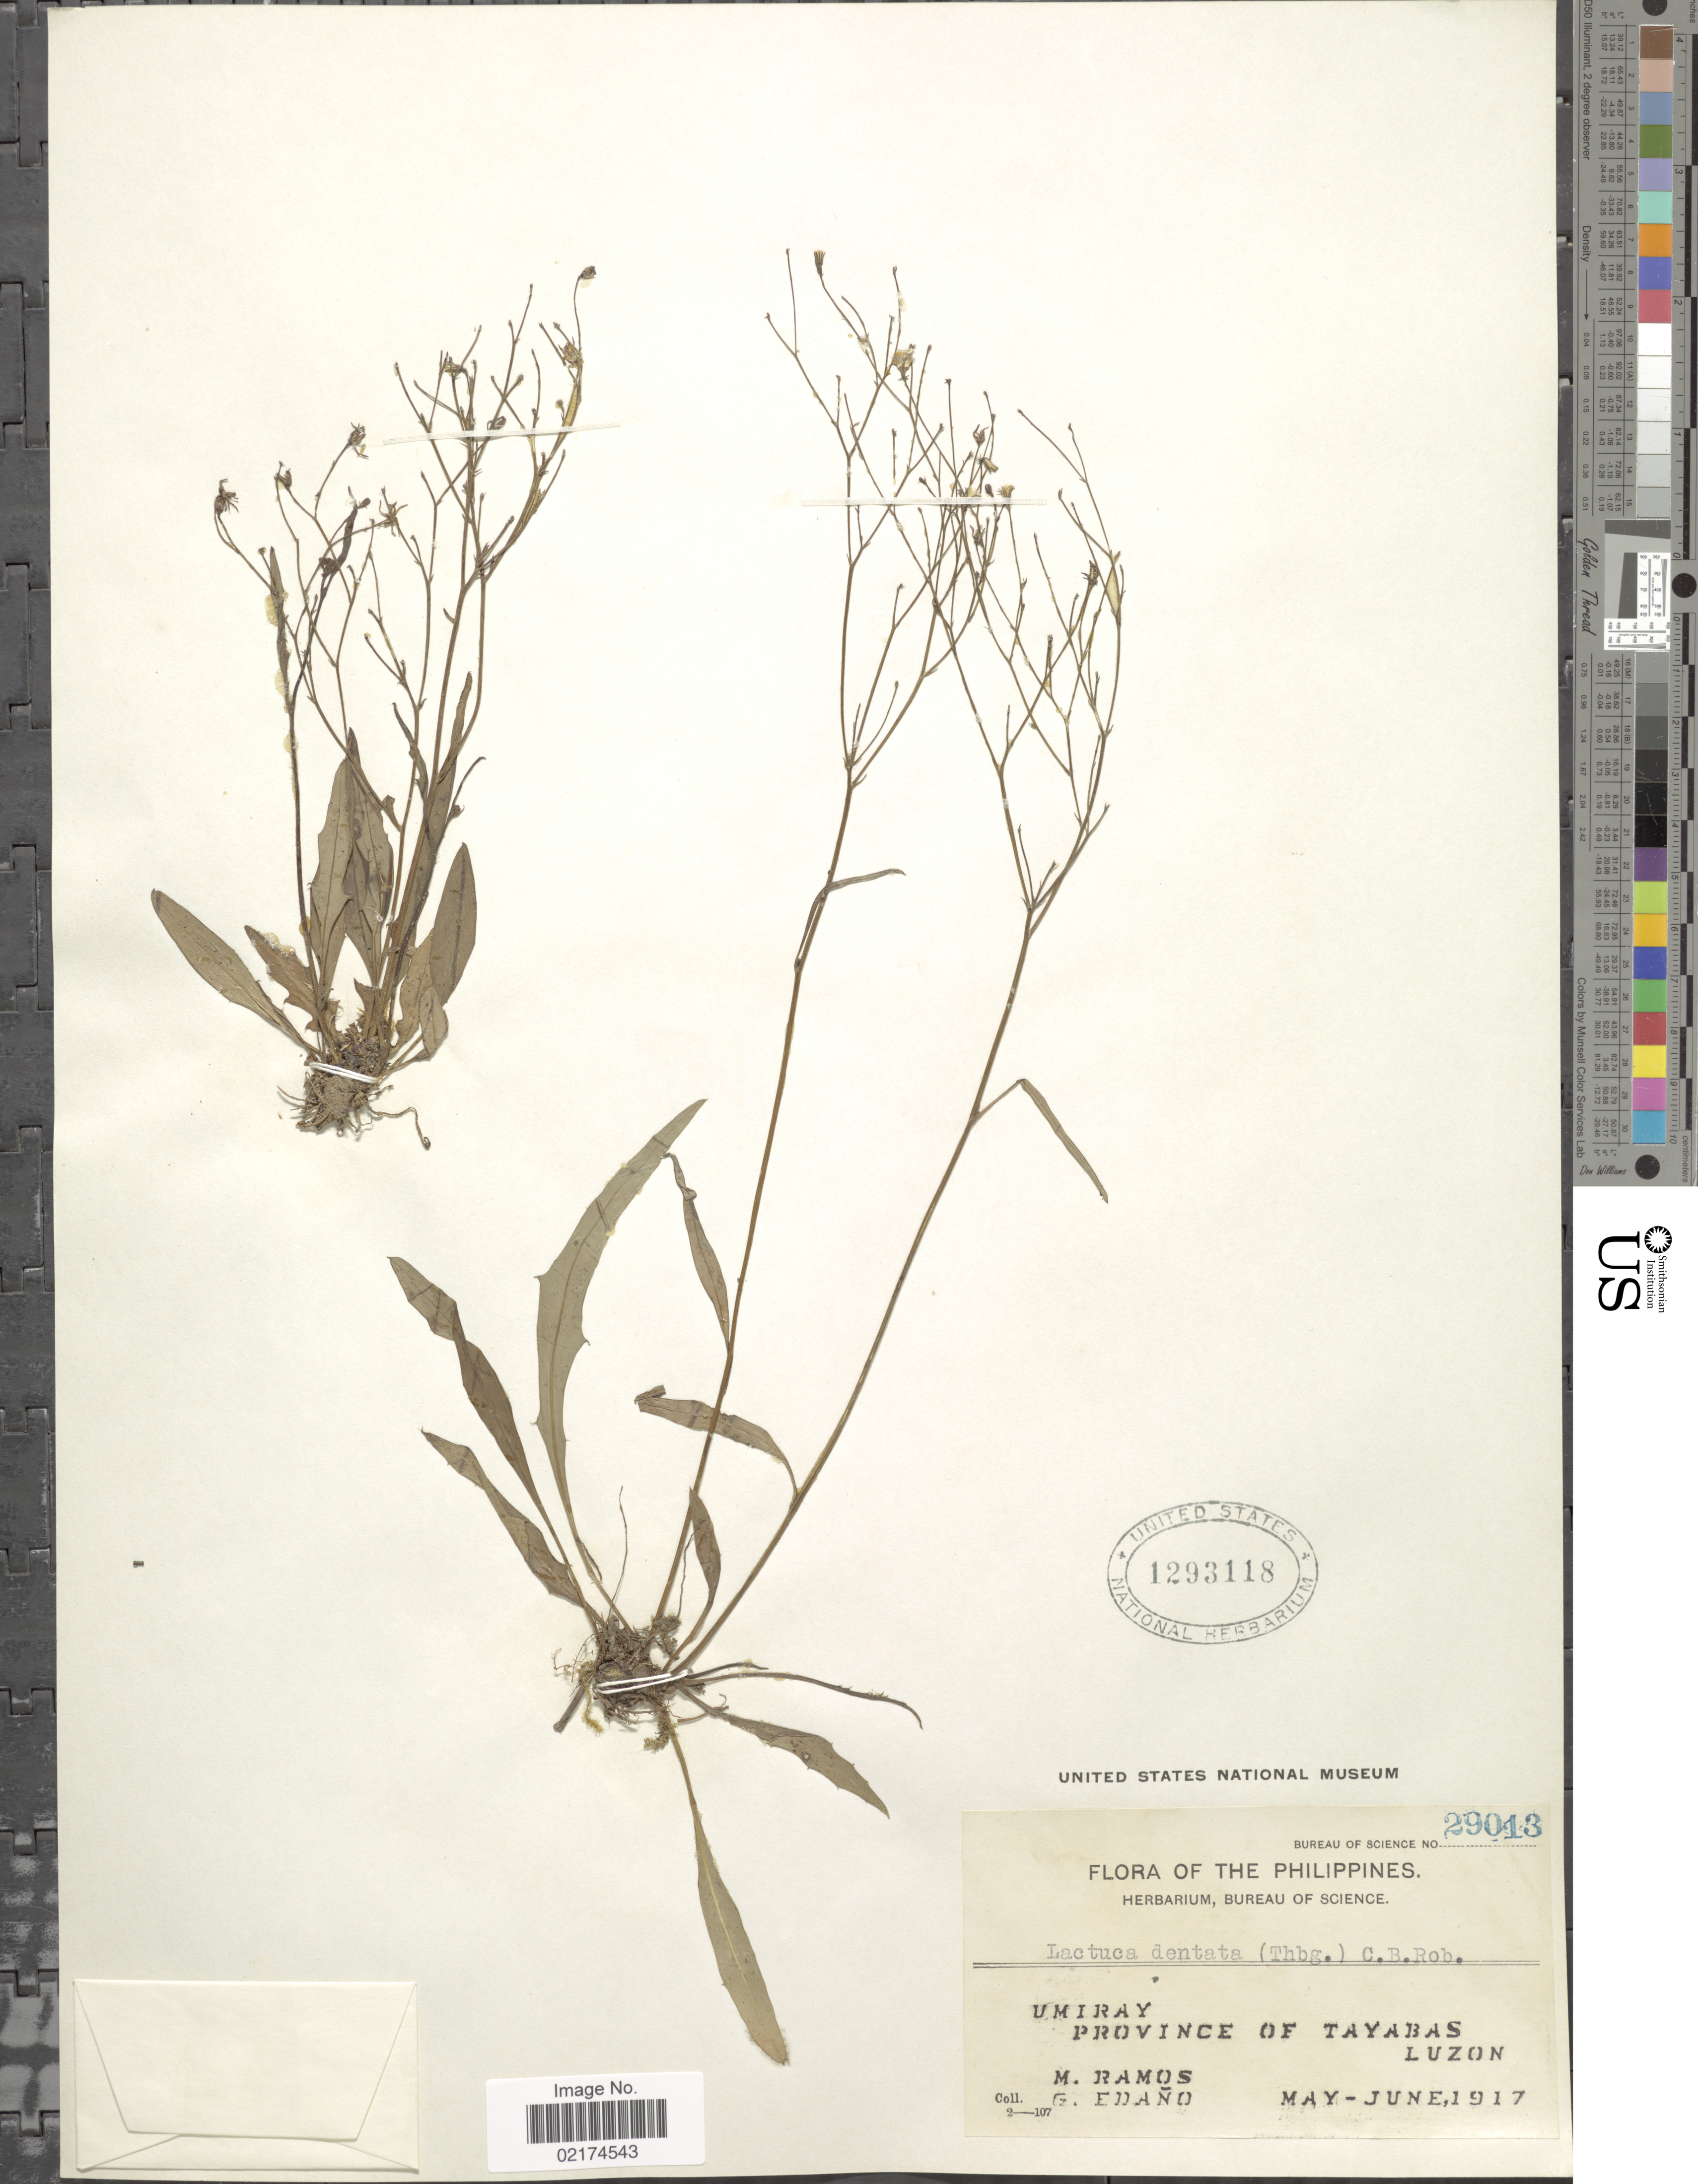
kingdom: Plantae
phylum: Tracheophyta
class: Magnoliopsida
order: Asterales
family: Asteraceae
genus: Ixeridium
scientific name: Ixeridium dentatum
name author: (Thunb.) Tzvelev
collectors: M. Ramos & G. Edaño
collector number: Bureau Of Science 29013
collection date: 1917-05/1917-06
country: Philippines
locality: Umiray, Province of Tayabas, Luzon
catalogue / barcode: US 1293118